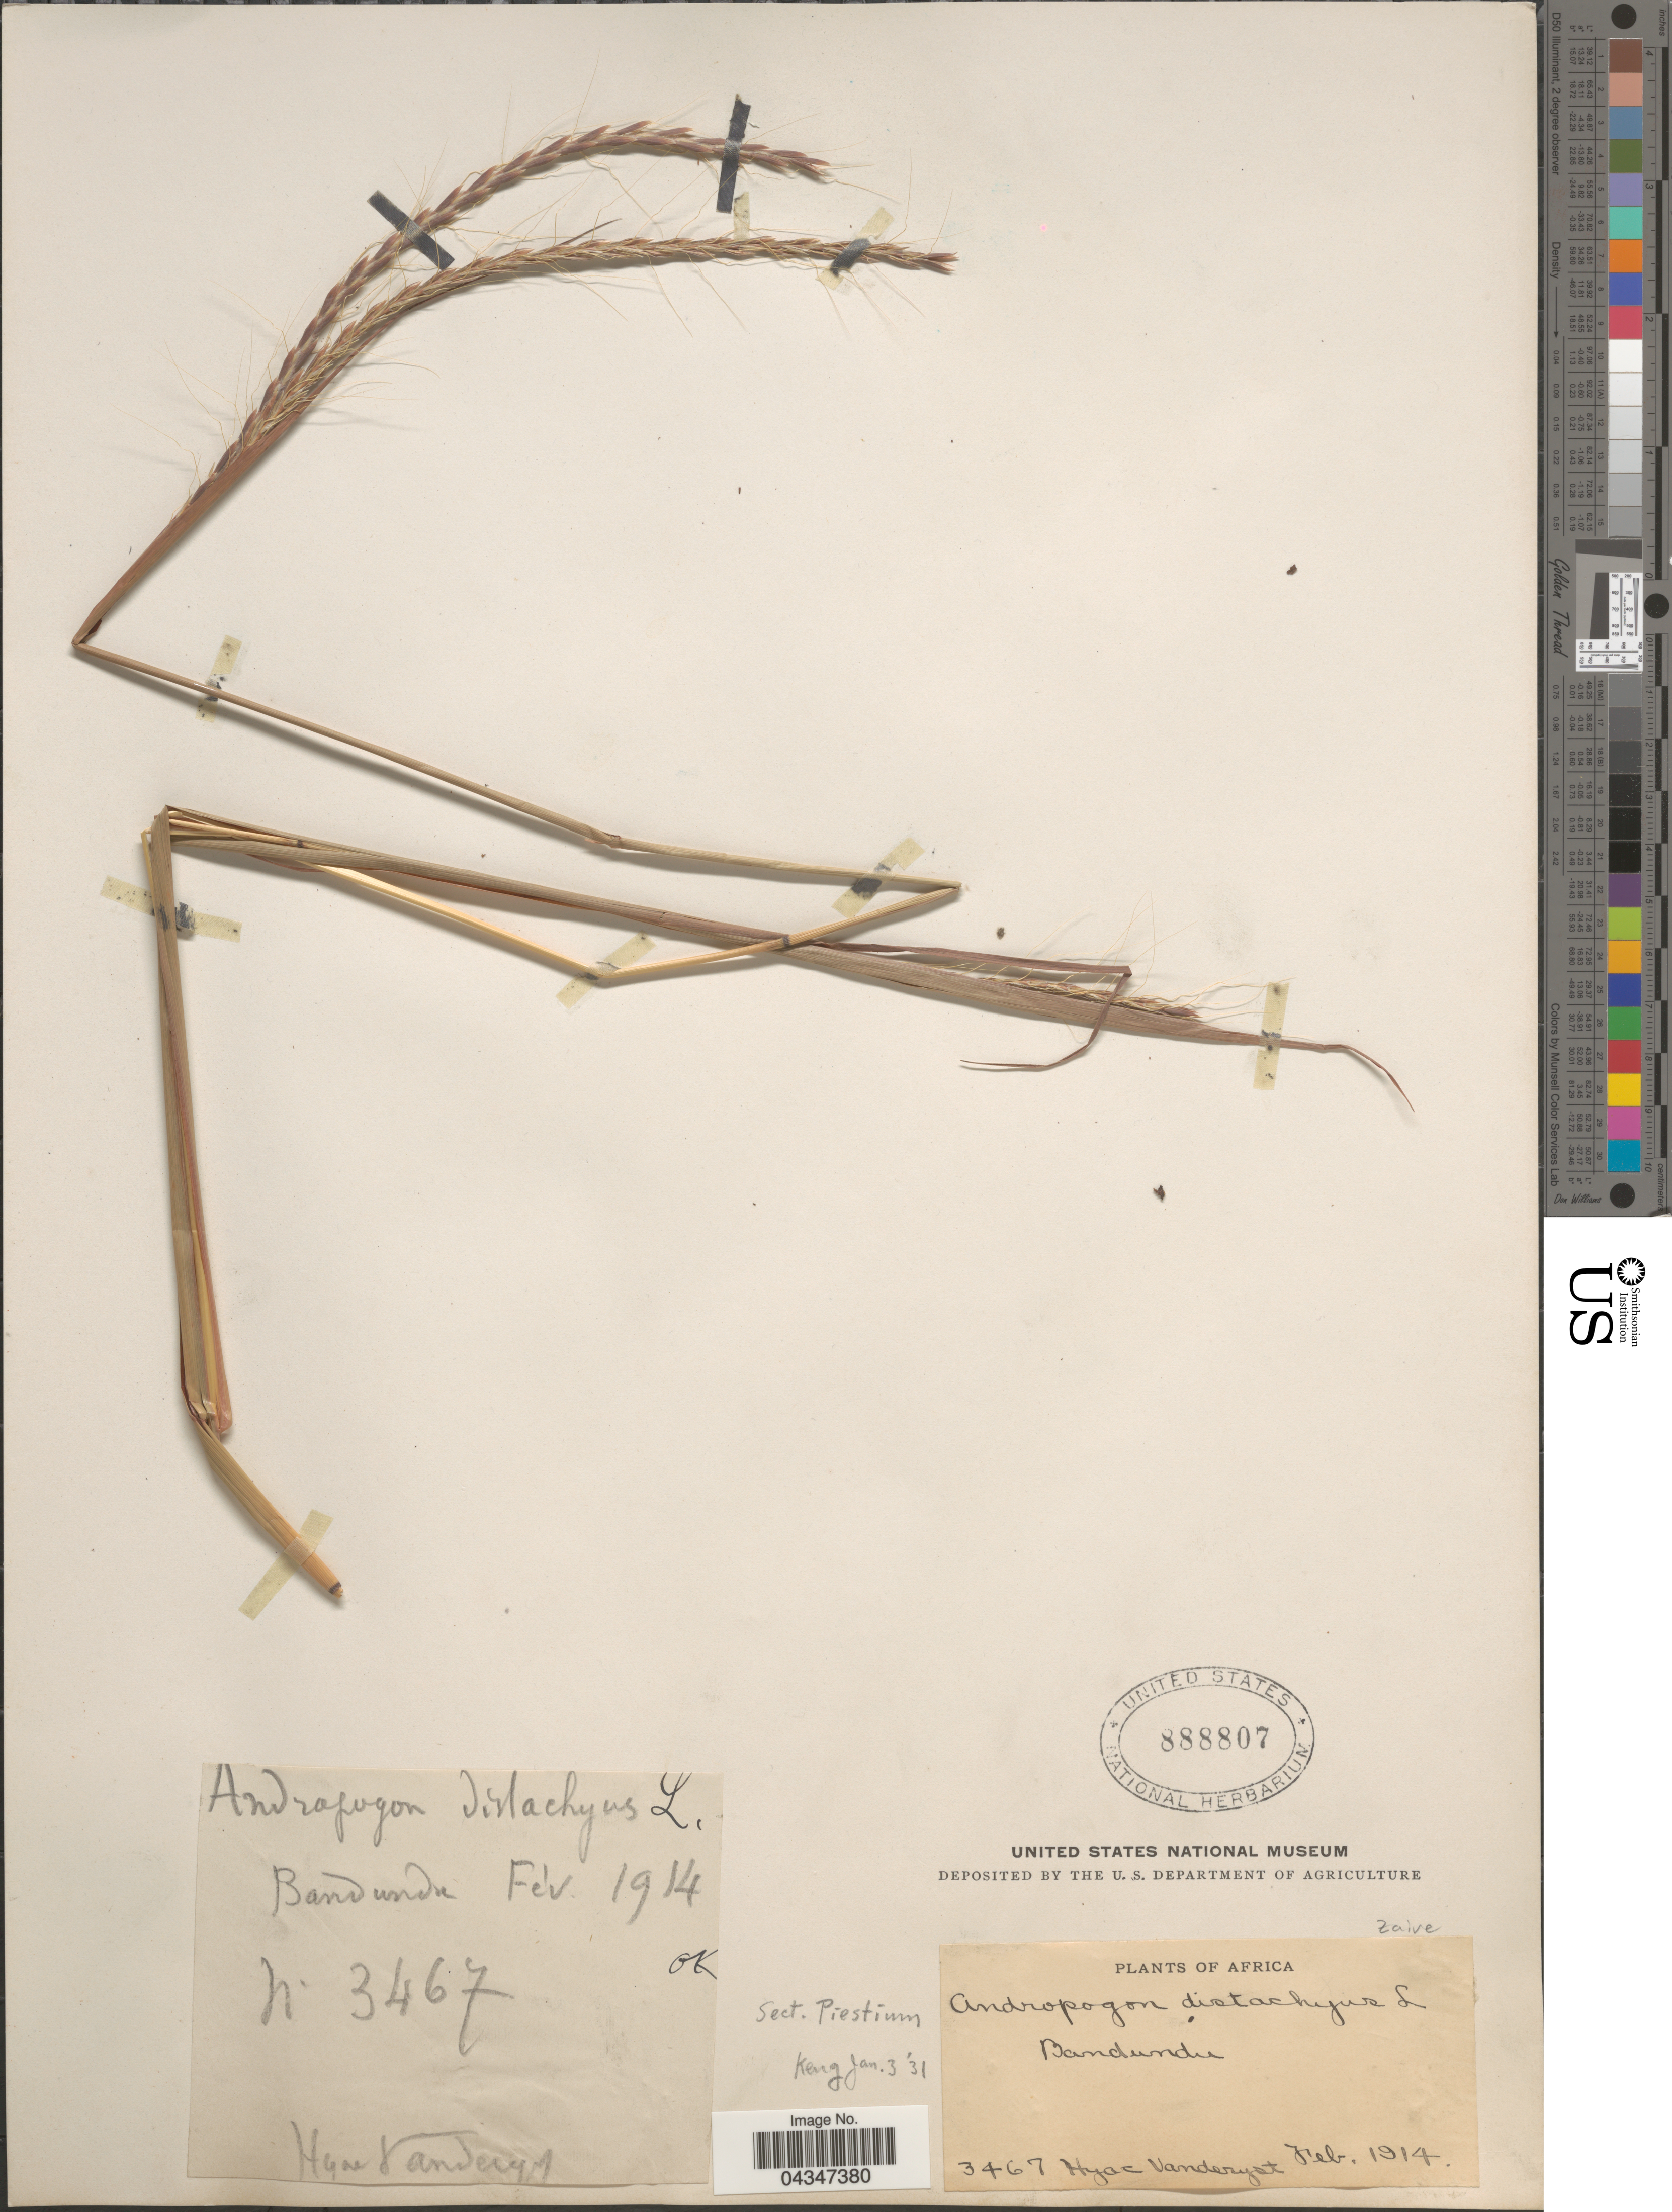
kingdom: Plantae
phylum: Tracheophyta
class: Liliopsida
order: Poales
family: Poaceae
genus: Andropogon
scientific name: Andropogon schirensis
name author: Hochst. ex A. Rich.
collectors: H. J. R. Vanderyst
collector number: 3467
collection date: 1914-02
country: Congo, Democratic Republic of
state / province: Kwilu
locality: Bandundu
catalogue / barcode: US 888807